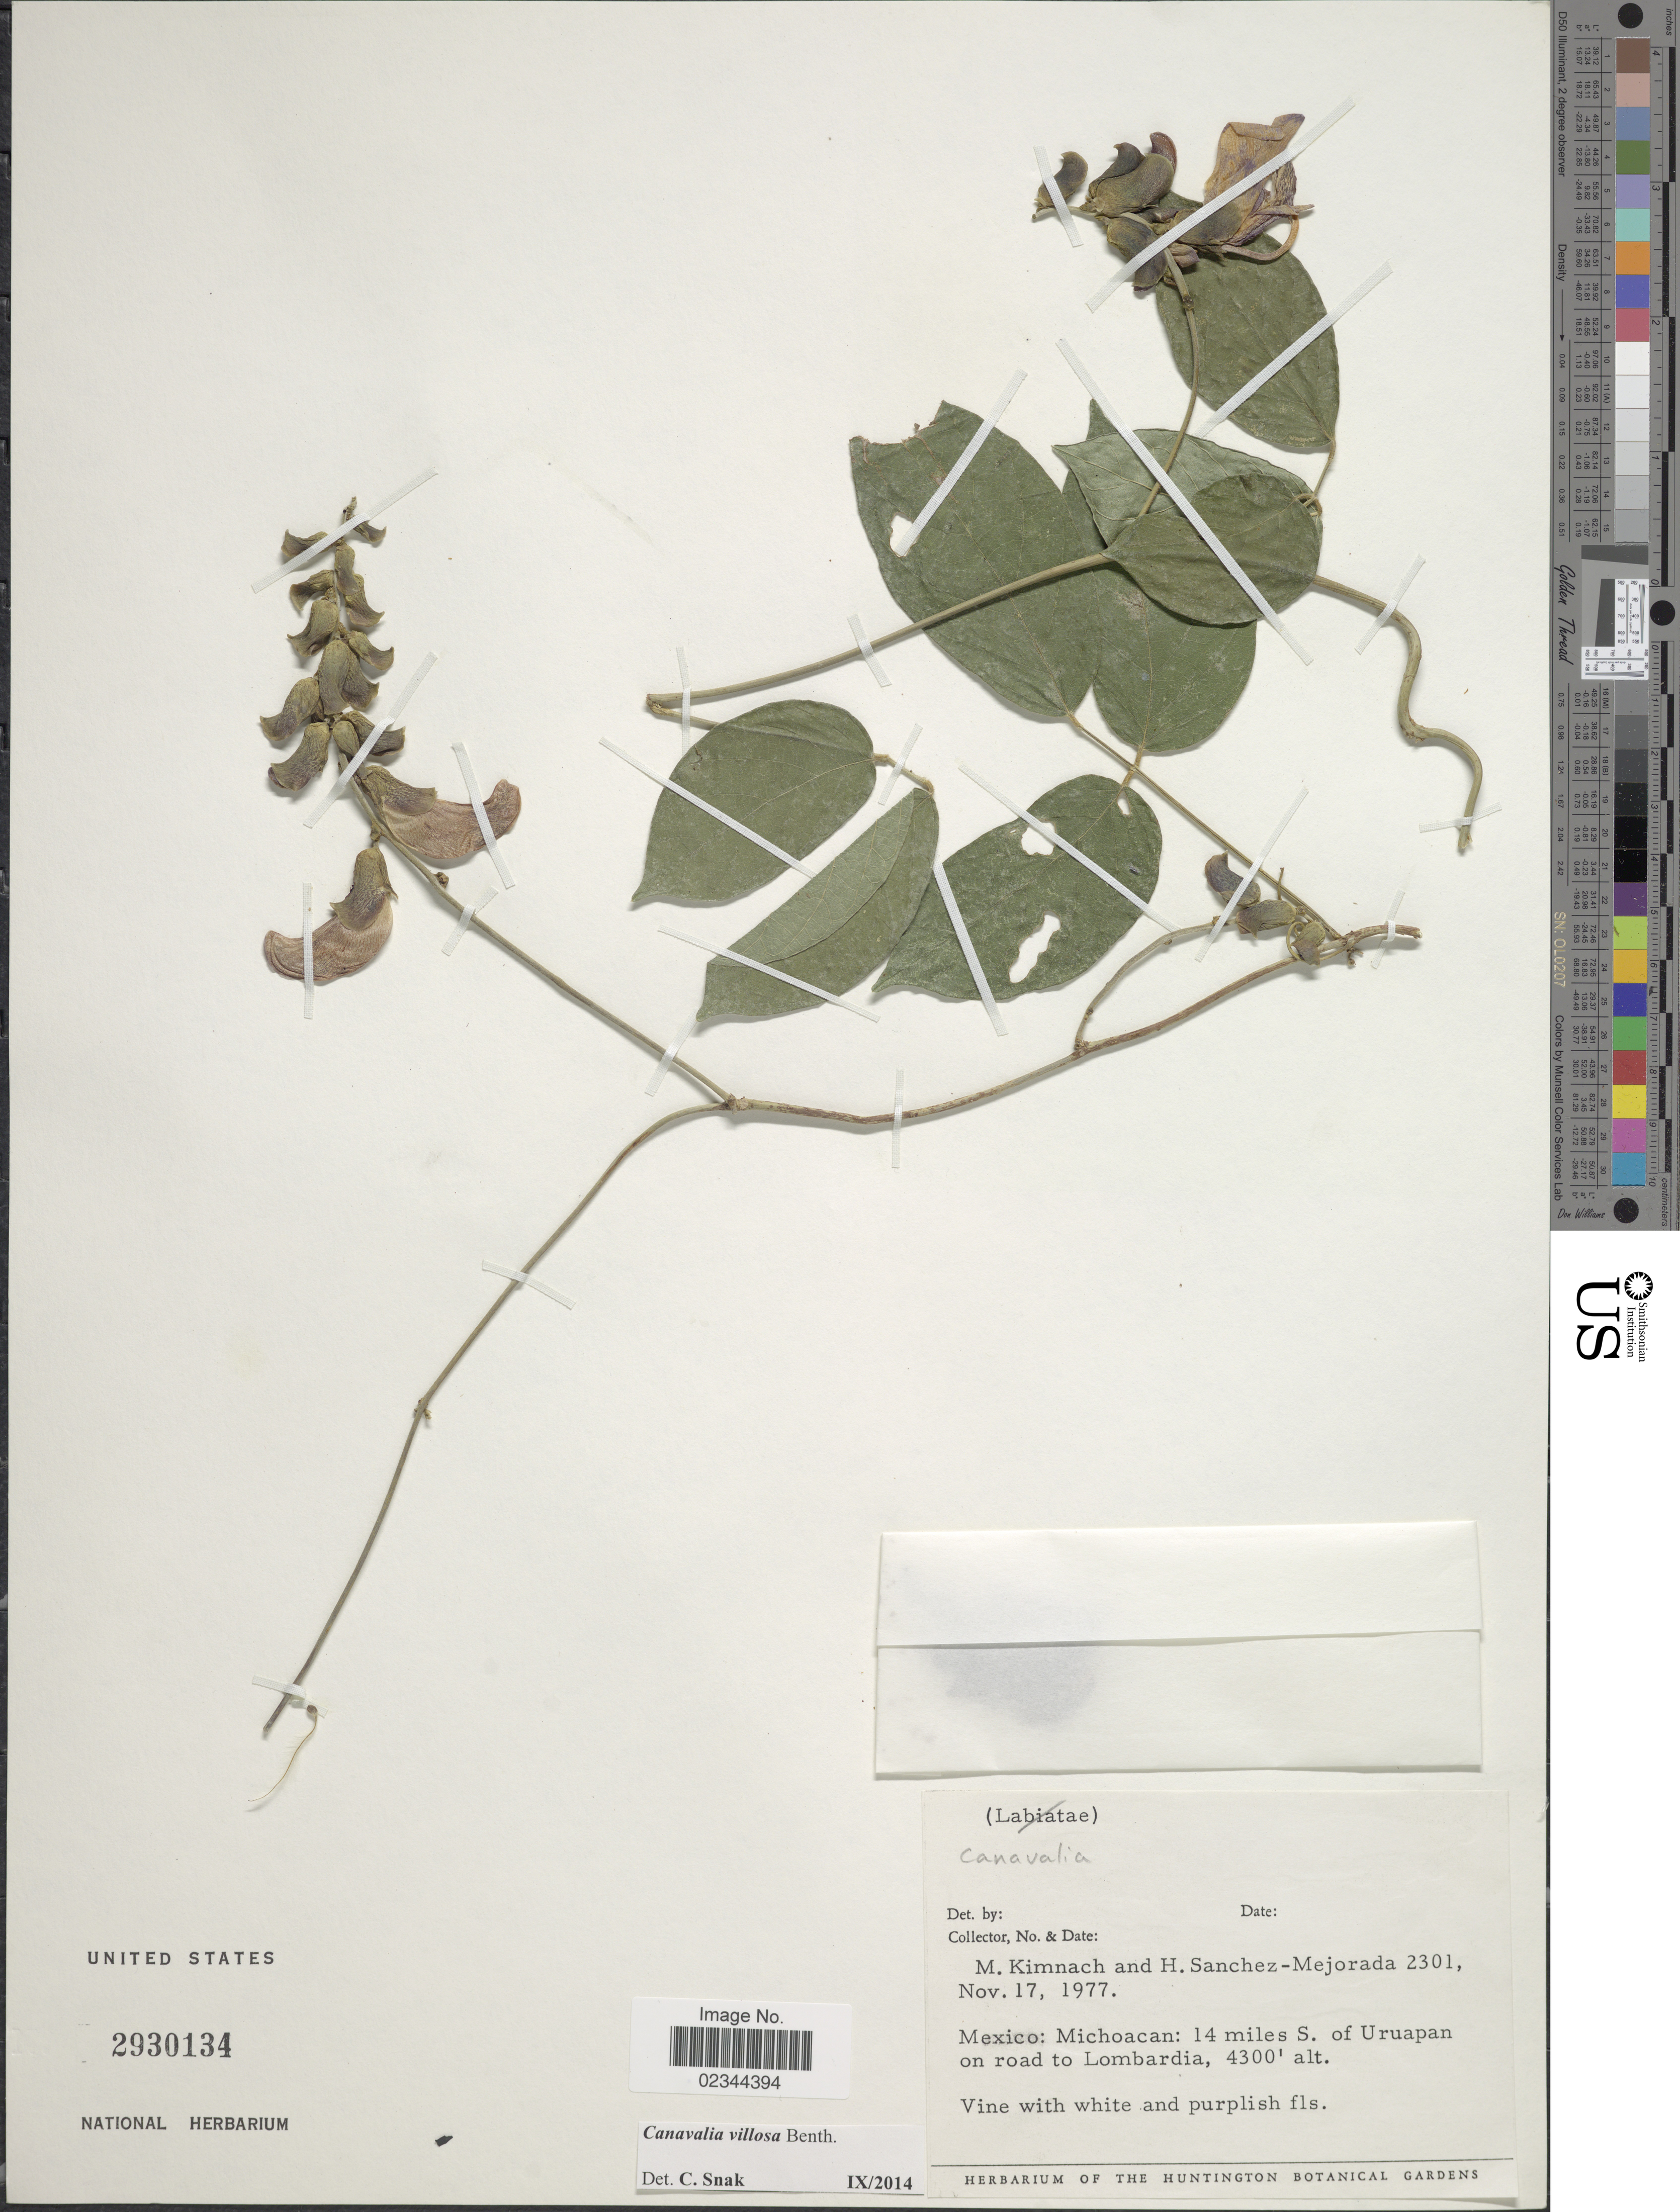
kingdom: Plantae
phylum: Tracheophyta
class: Magnoliopsida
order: Fabales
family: Fabaceae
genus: Canavalia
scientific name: Canavalia villosa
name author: Benth.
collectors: M. W. Kimnach & H. Sánchez-Mejorada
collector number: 2301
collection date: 1977-11-17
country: Mexico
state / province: Michoacán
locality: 14 miles S. of Uruapan on road to Lombardia.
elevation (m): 1311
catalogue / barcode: US 2930134